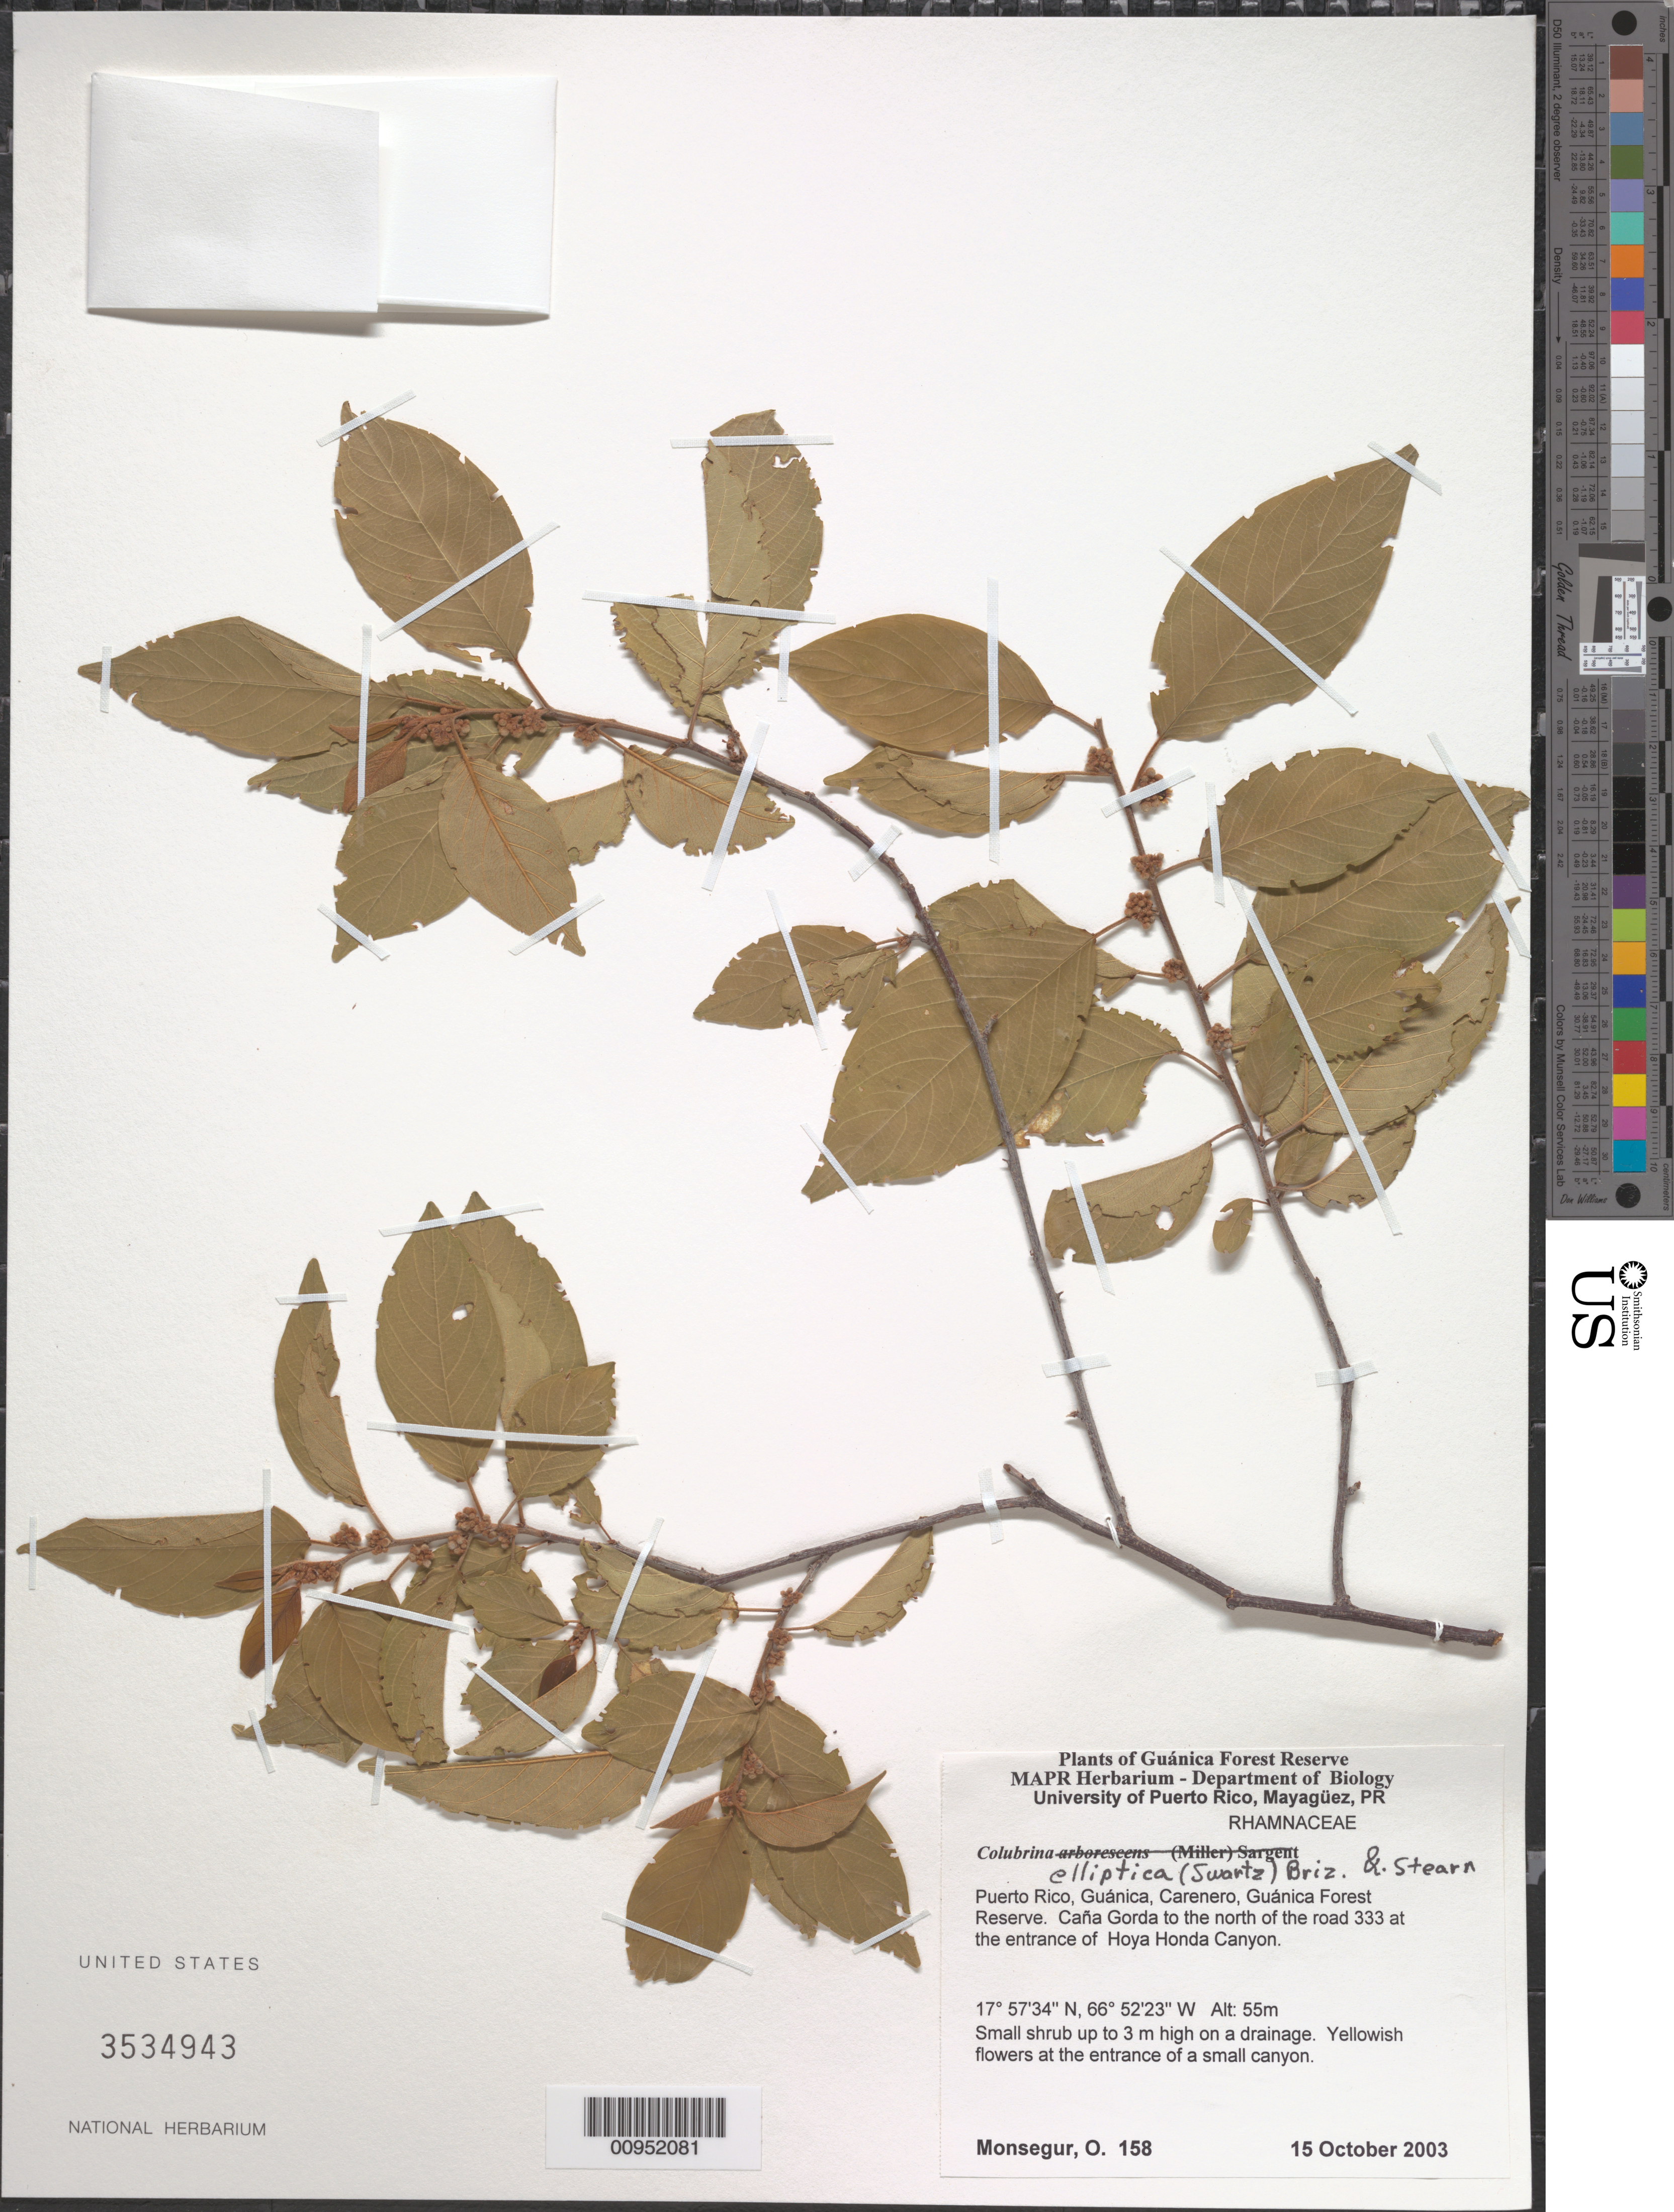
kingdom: Plantae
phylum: Tracheophyta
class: Magnoliopsida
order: Rosales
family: Rhamnaceae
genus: Colubrina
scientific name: Colubrina elliptica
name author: (Sw.) Brizicky & W.L. Stern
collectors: O. Monsegur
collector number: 158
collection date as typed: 15 Oct 2003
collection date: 2003-10-15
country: Puerto Rico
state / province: Guánica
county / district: Carenero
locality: Guánica Forest Reserve. Caña Gorda to the north of the road 333 at the entrance of Hoya Honda Canyon.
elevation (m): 55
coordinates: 17.57342, 66.52227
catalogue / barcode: US 3534943